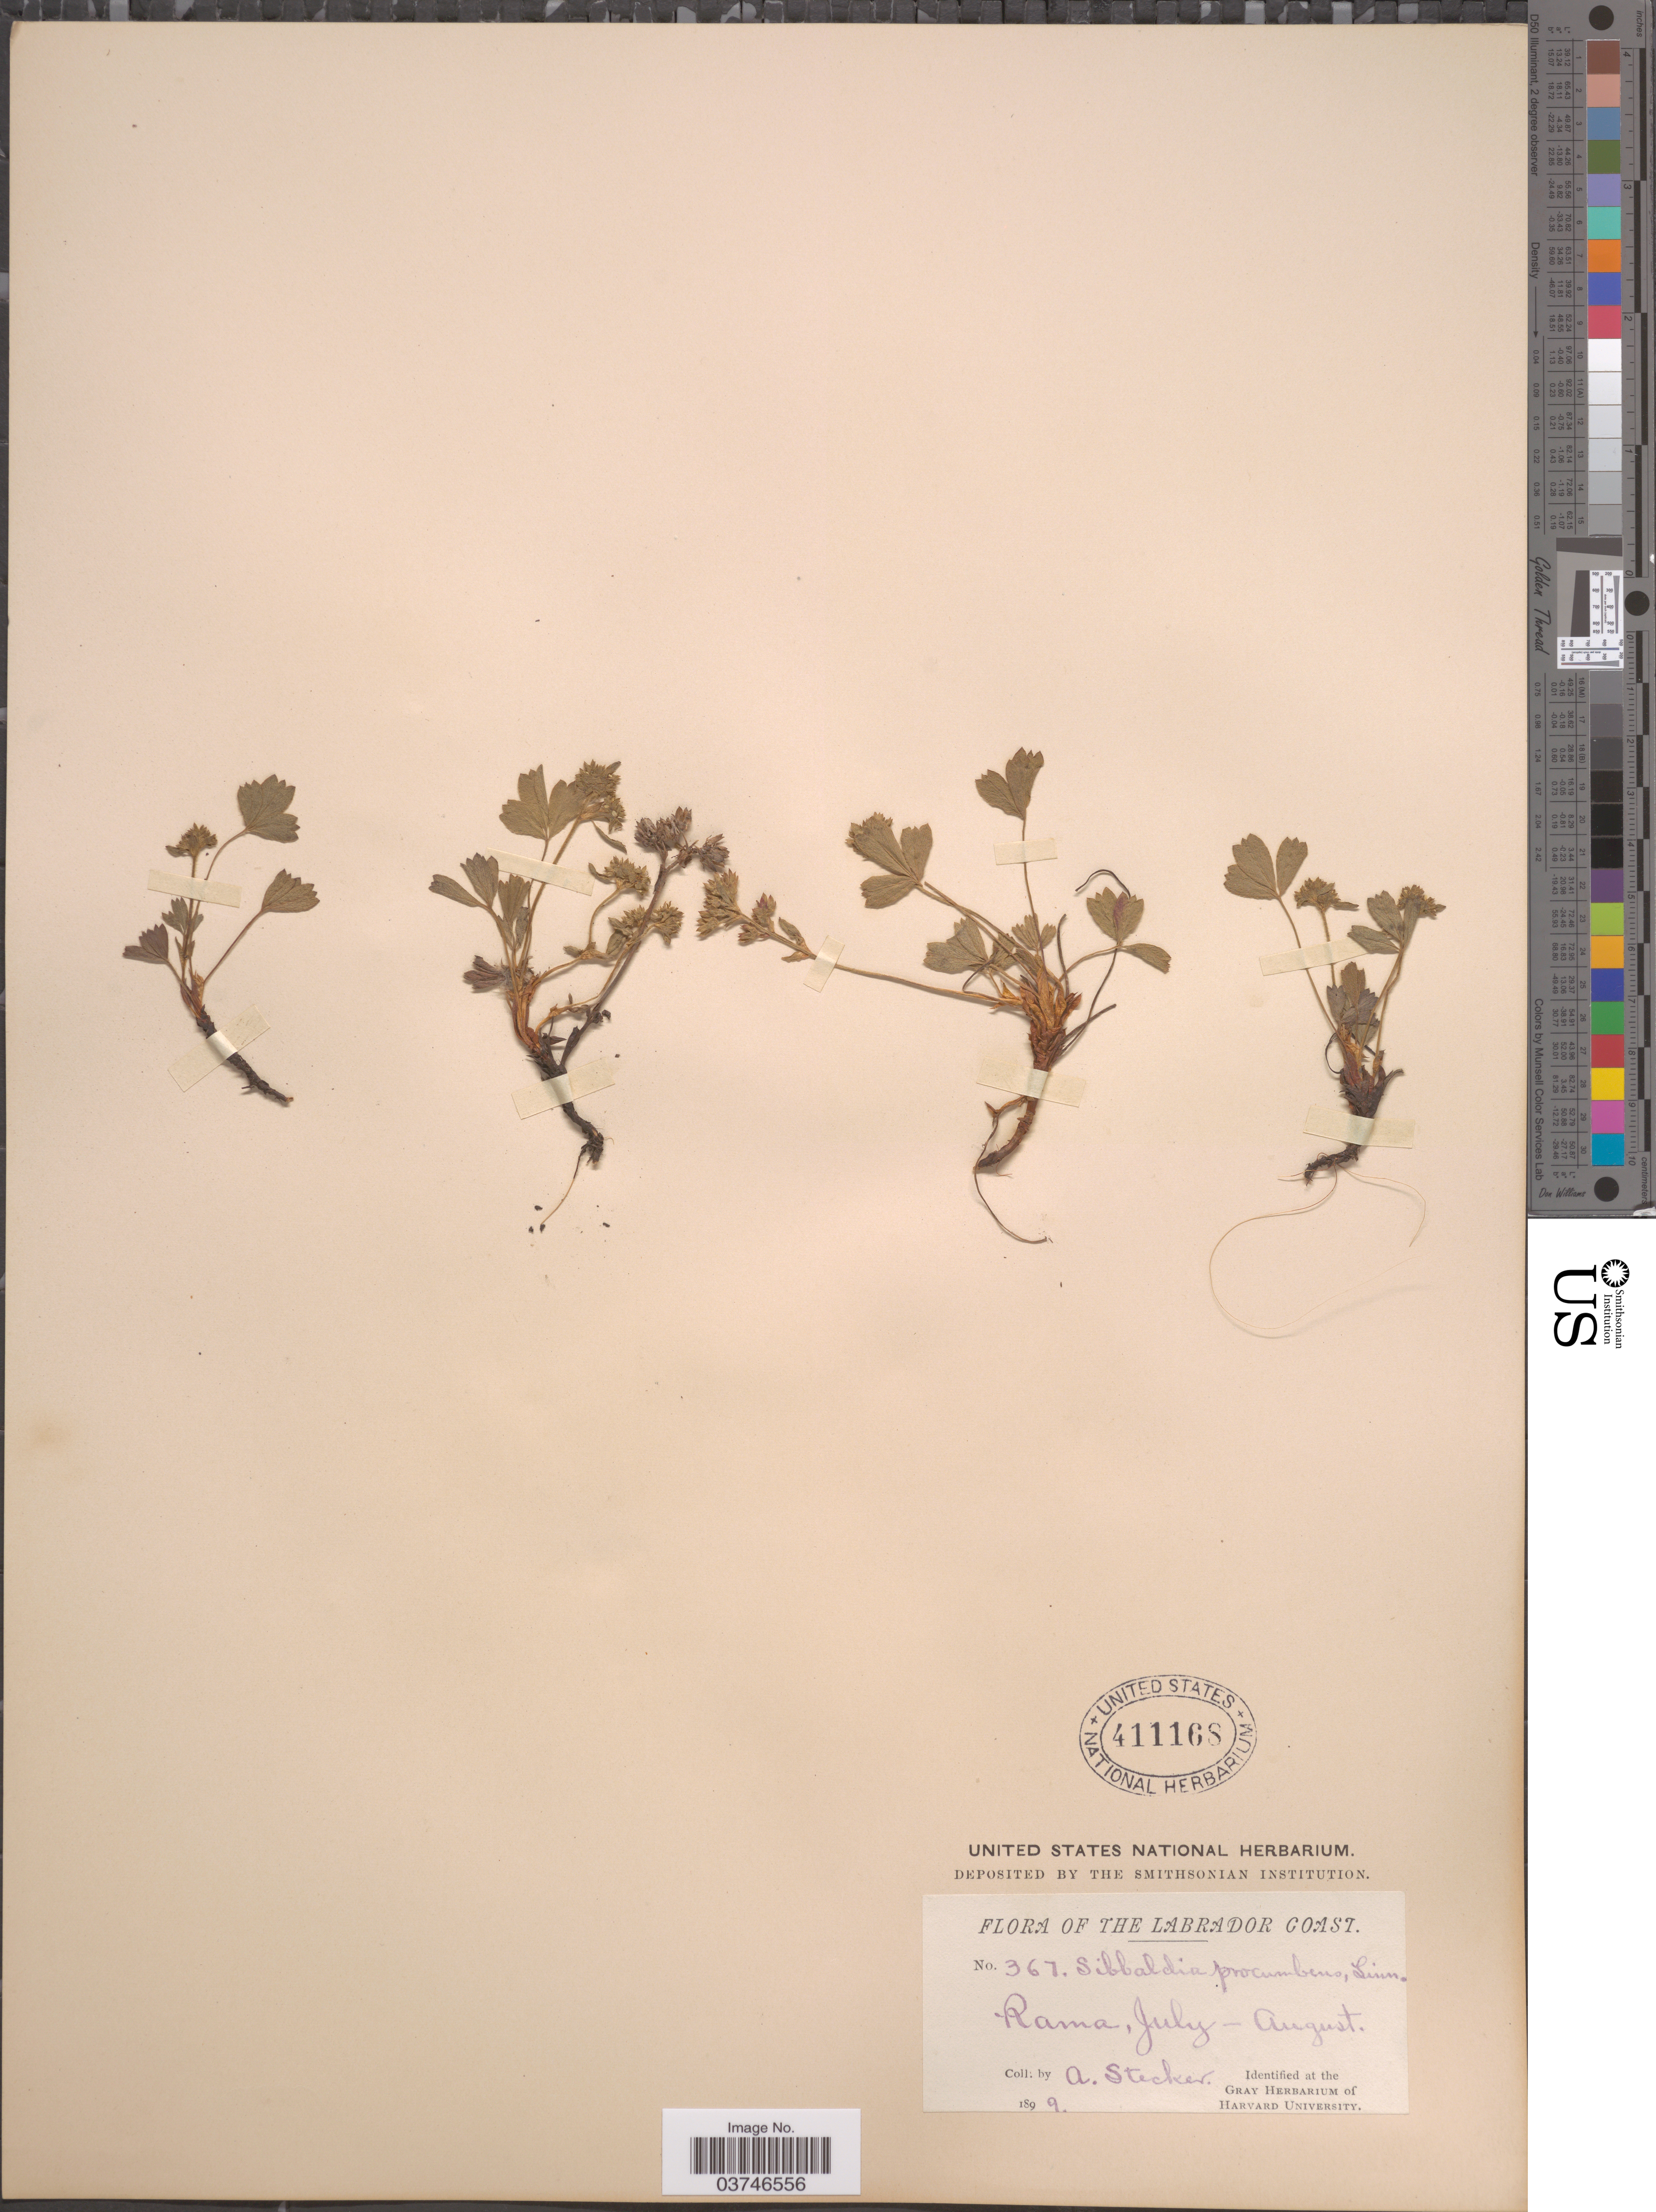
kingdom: Plantae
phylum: Tracheophyta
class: Magnoliopsida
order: Rosales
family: Rosaceae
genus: Sibbaldia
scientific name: Sibbaldia procumbens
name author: L.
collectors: A. Stecker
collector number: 367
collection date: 1899-07/1899-08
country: Canada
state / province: Newfoundland and Labrador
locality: Labrador Coast. Rama.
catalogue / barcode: US 411168